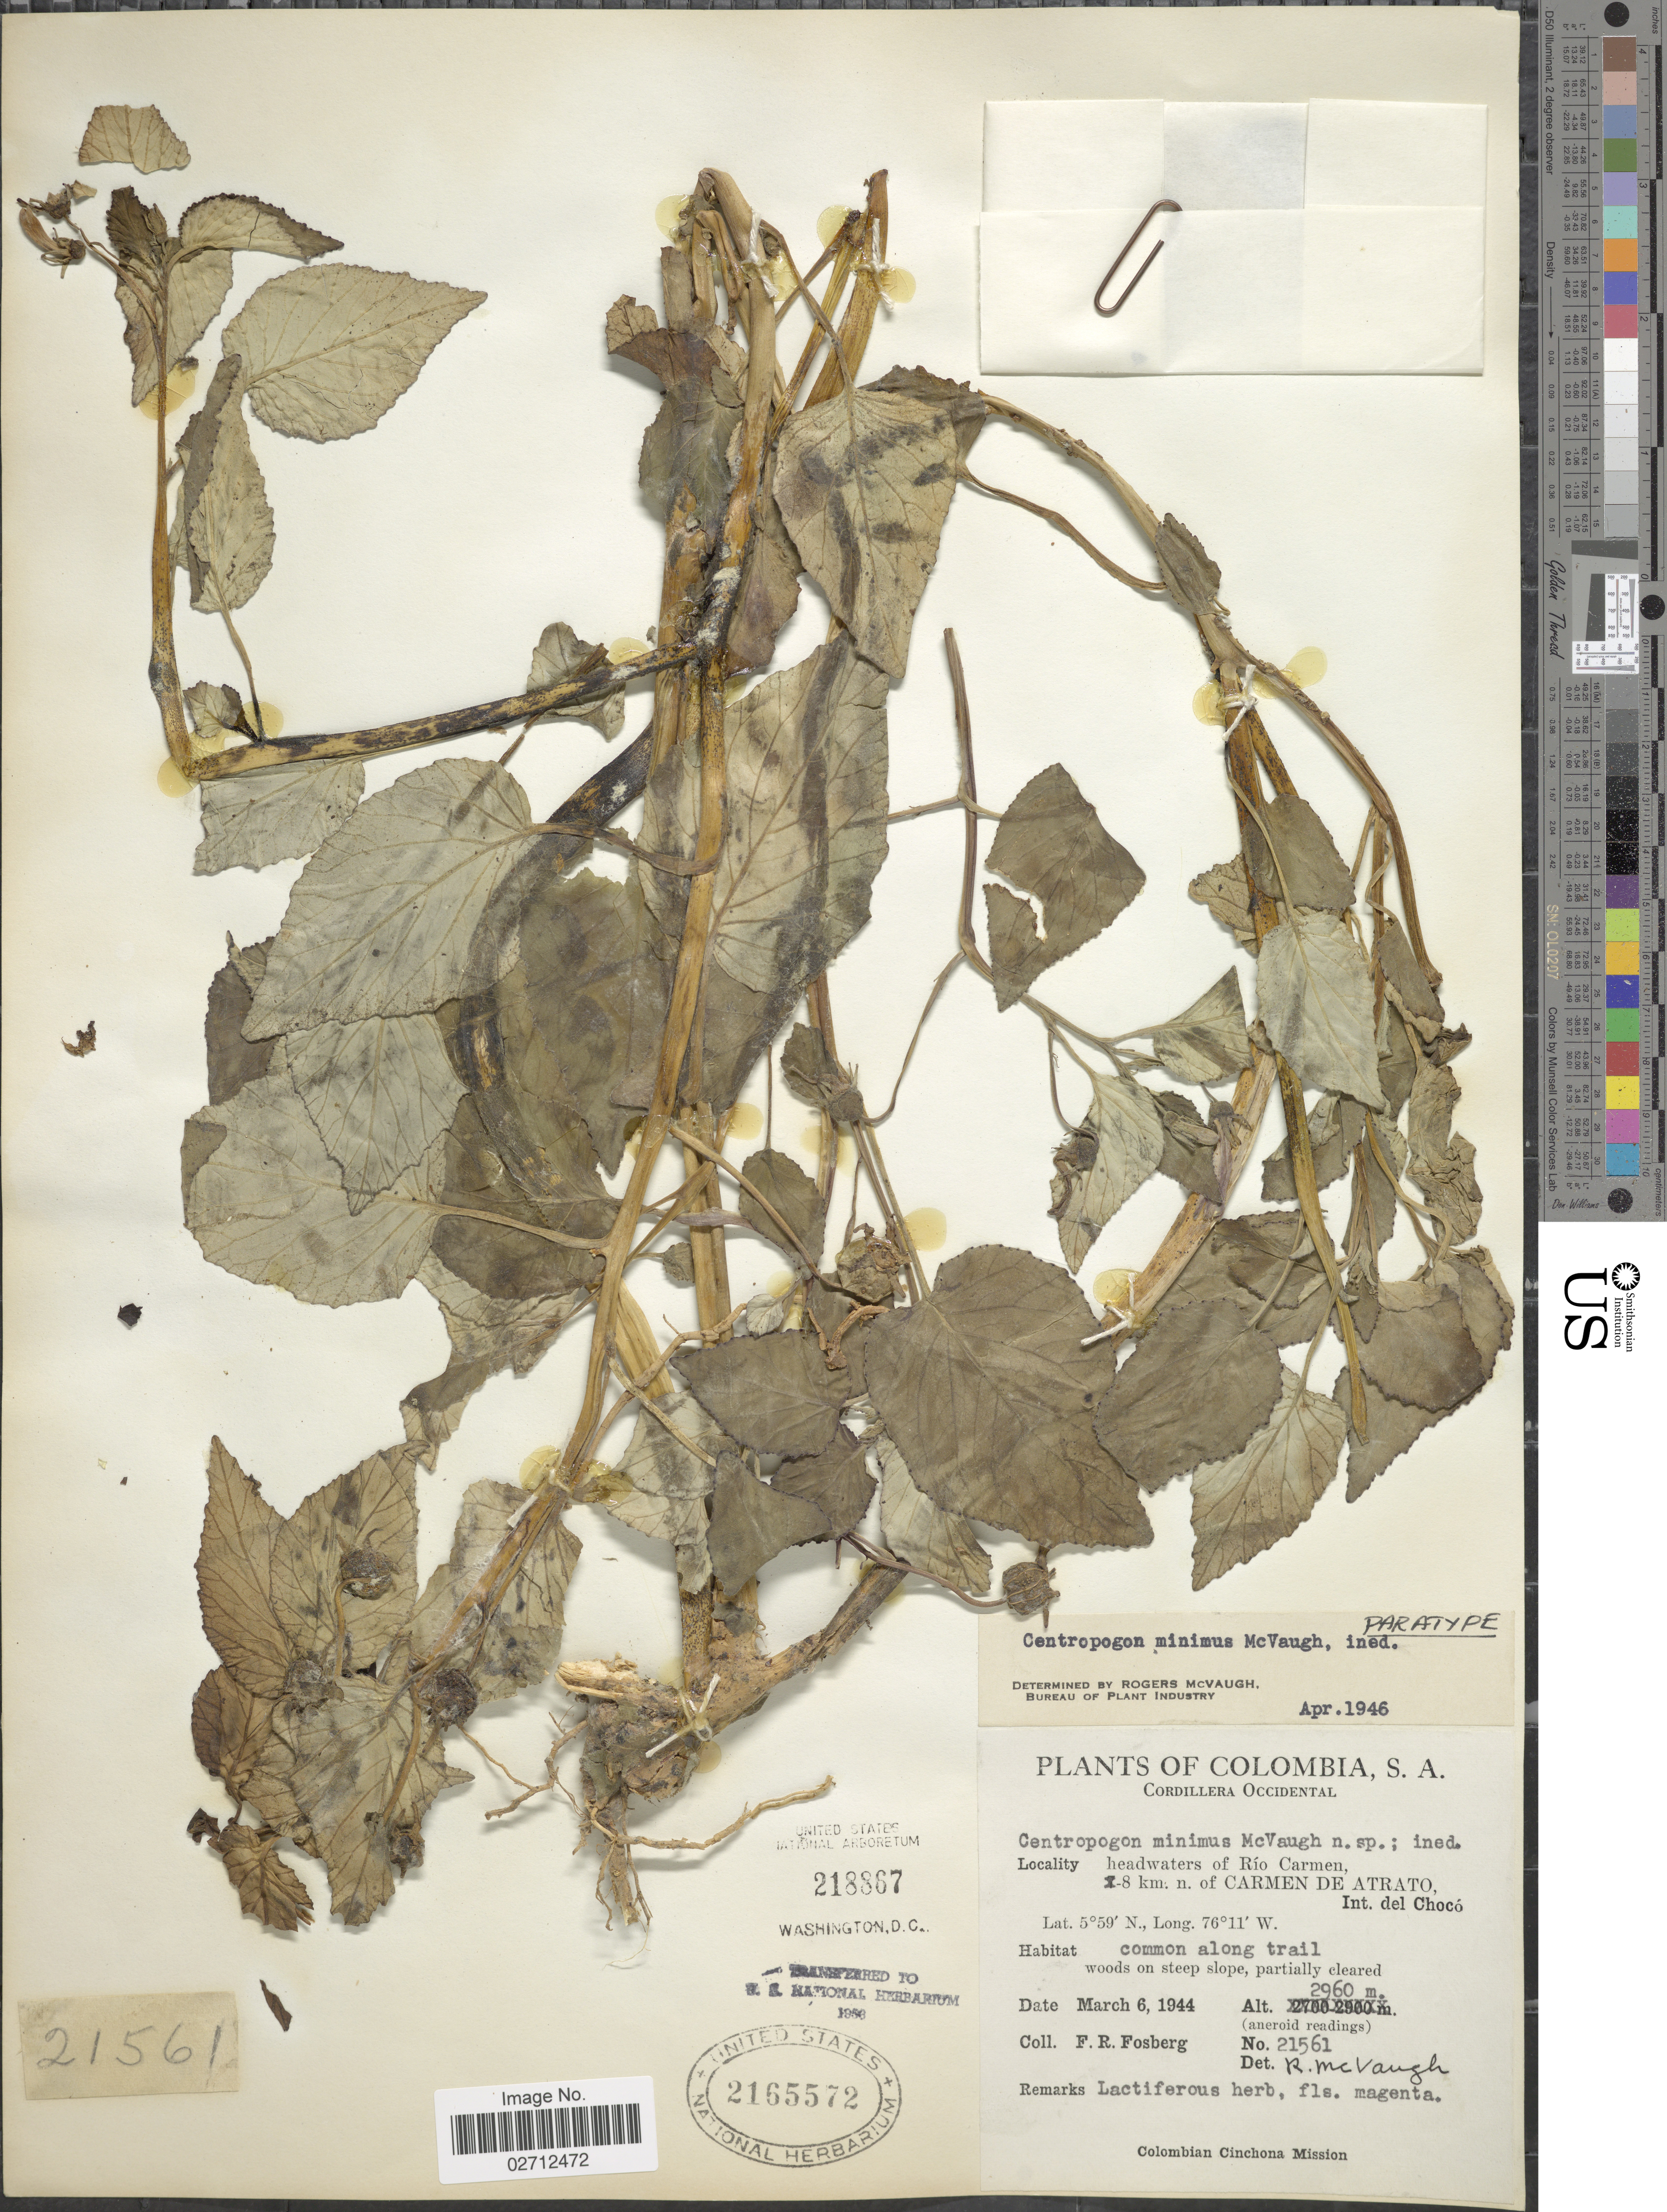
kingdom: Plantae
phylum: Tracheophyta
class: Magnoliopsida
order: Asterales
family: Campanulaceae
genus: Centropogon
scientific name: Centropogon minimus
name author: McVaugh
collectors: F. R. Fosberg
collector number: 21561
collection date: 1944-03-06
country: Colombia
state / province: Chocó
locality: Cordillera Central, headwaters of Río Carmen, 8 km. n. of Carmen De Atrato, Int. del Choco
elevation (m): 2960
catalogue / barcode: US 2165572